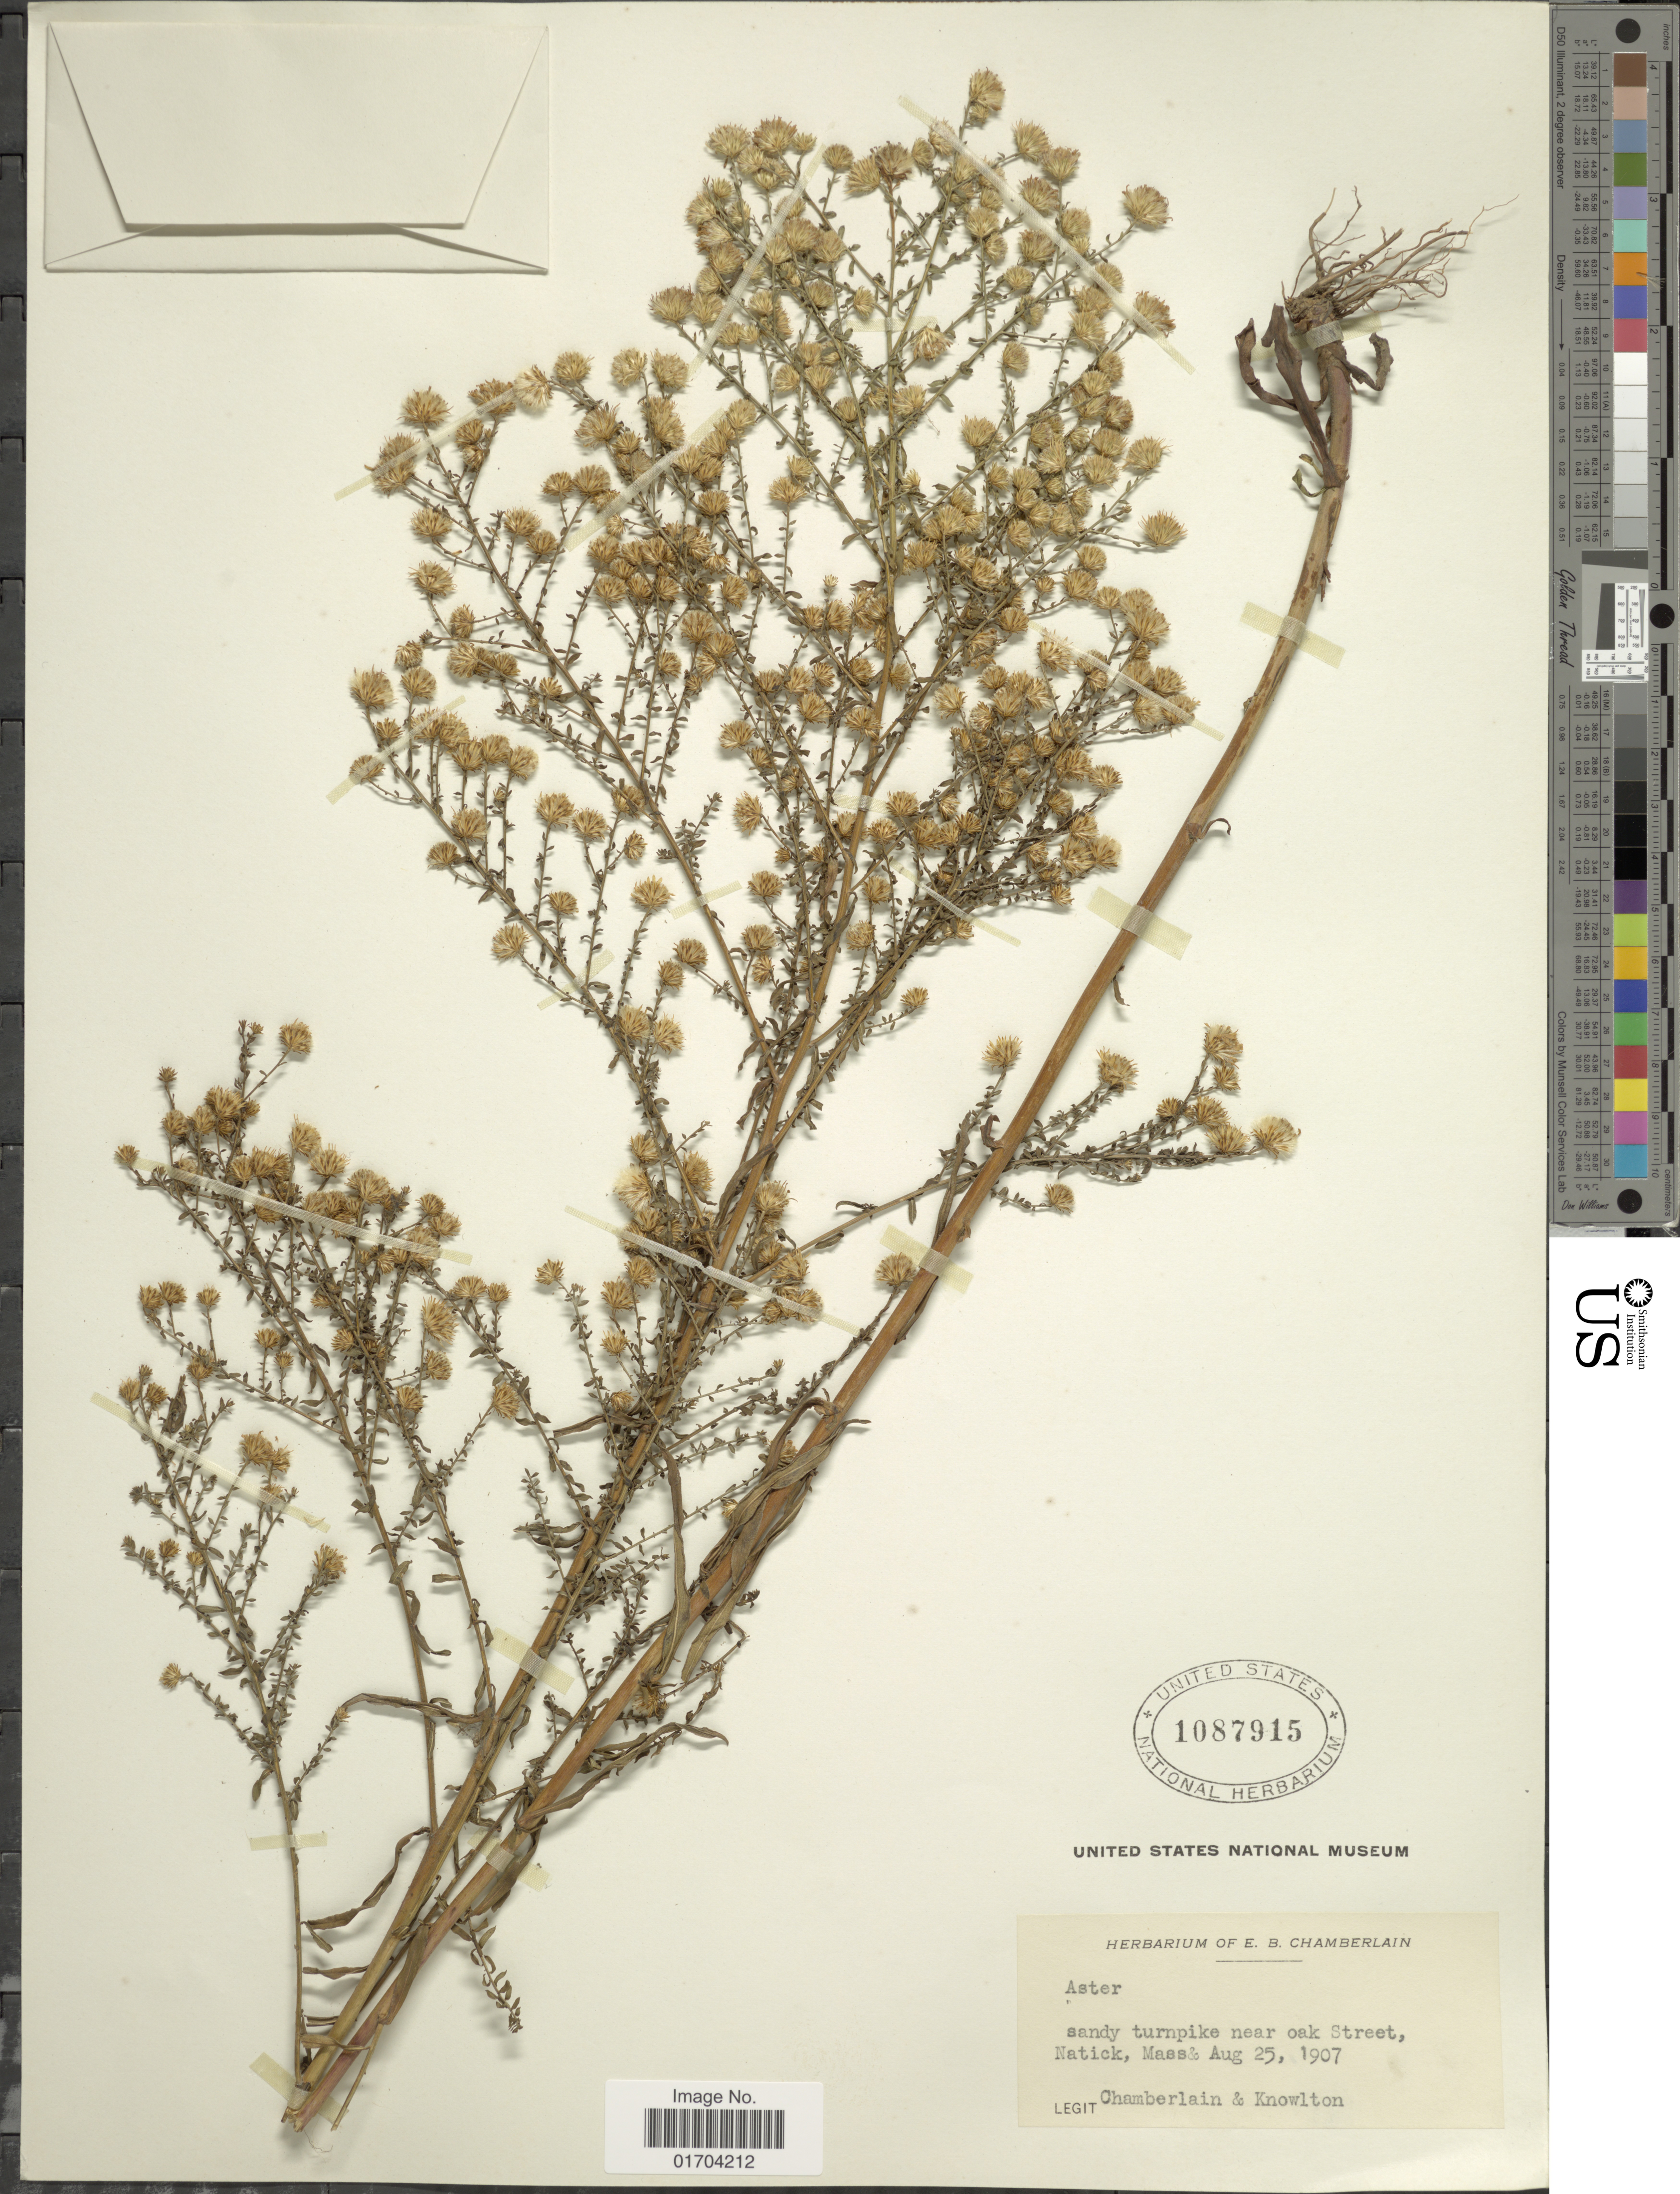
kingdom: Plantae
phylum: Tracheophyta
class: Magnoliopsida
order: Asterales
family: Asteraceae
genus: Symphyotrichum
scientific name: Symphyotrichum sp.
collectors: -. Chamberlain & -. Knowlton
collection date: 1907-08-25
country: United States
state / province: Massachusetts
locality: Near Oak Street Natick.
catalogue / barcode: US 1087915